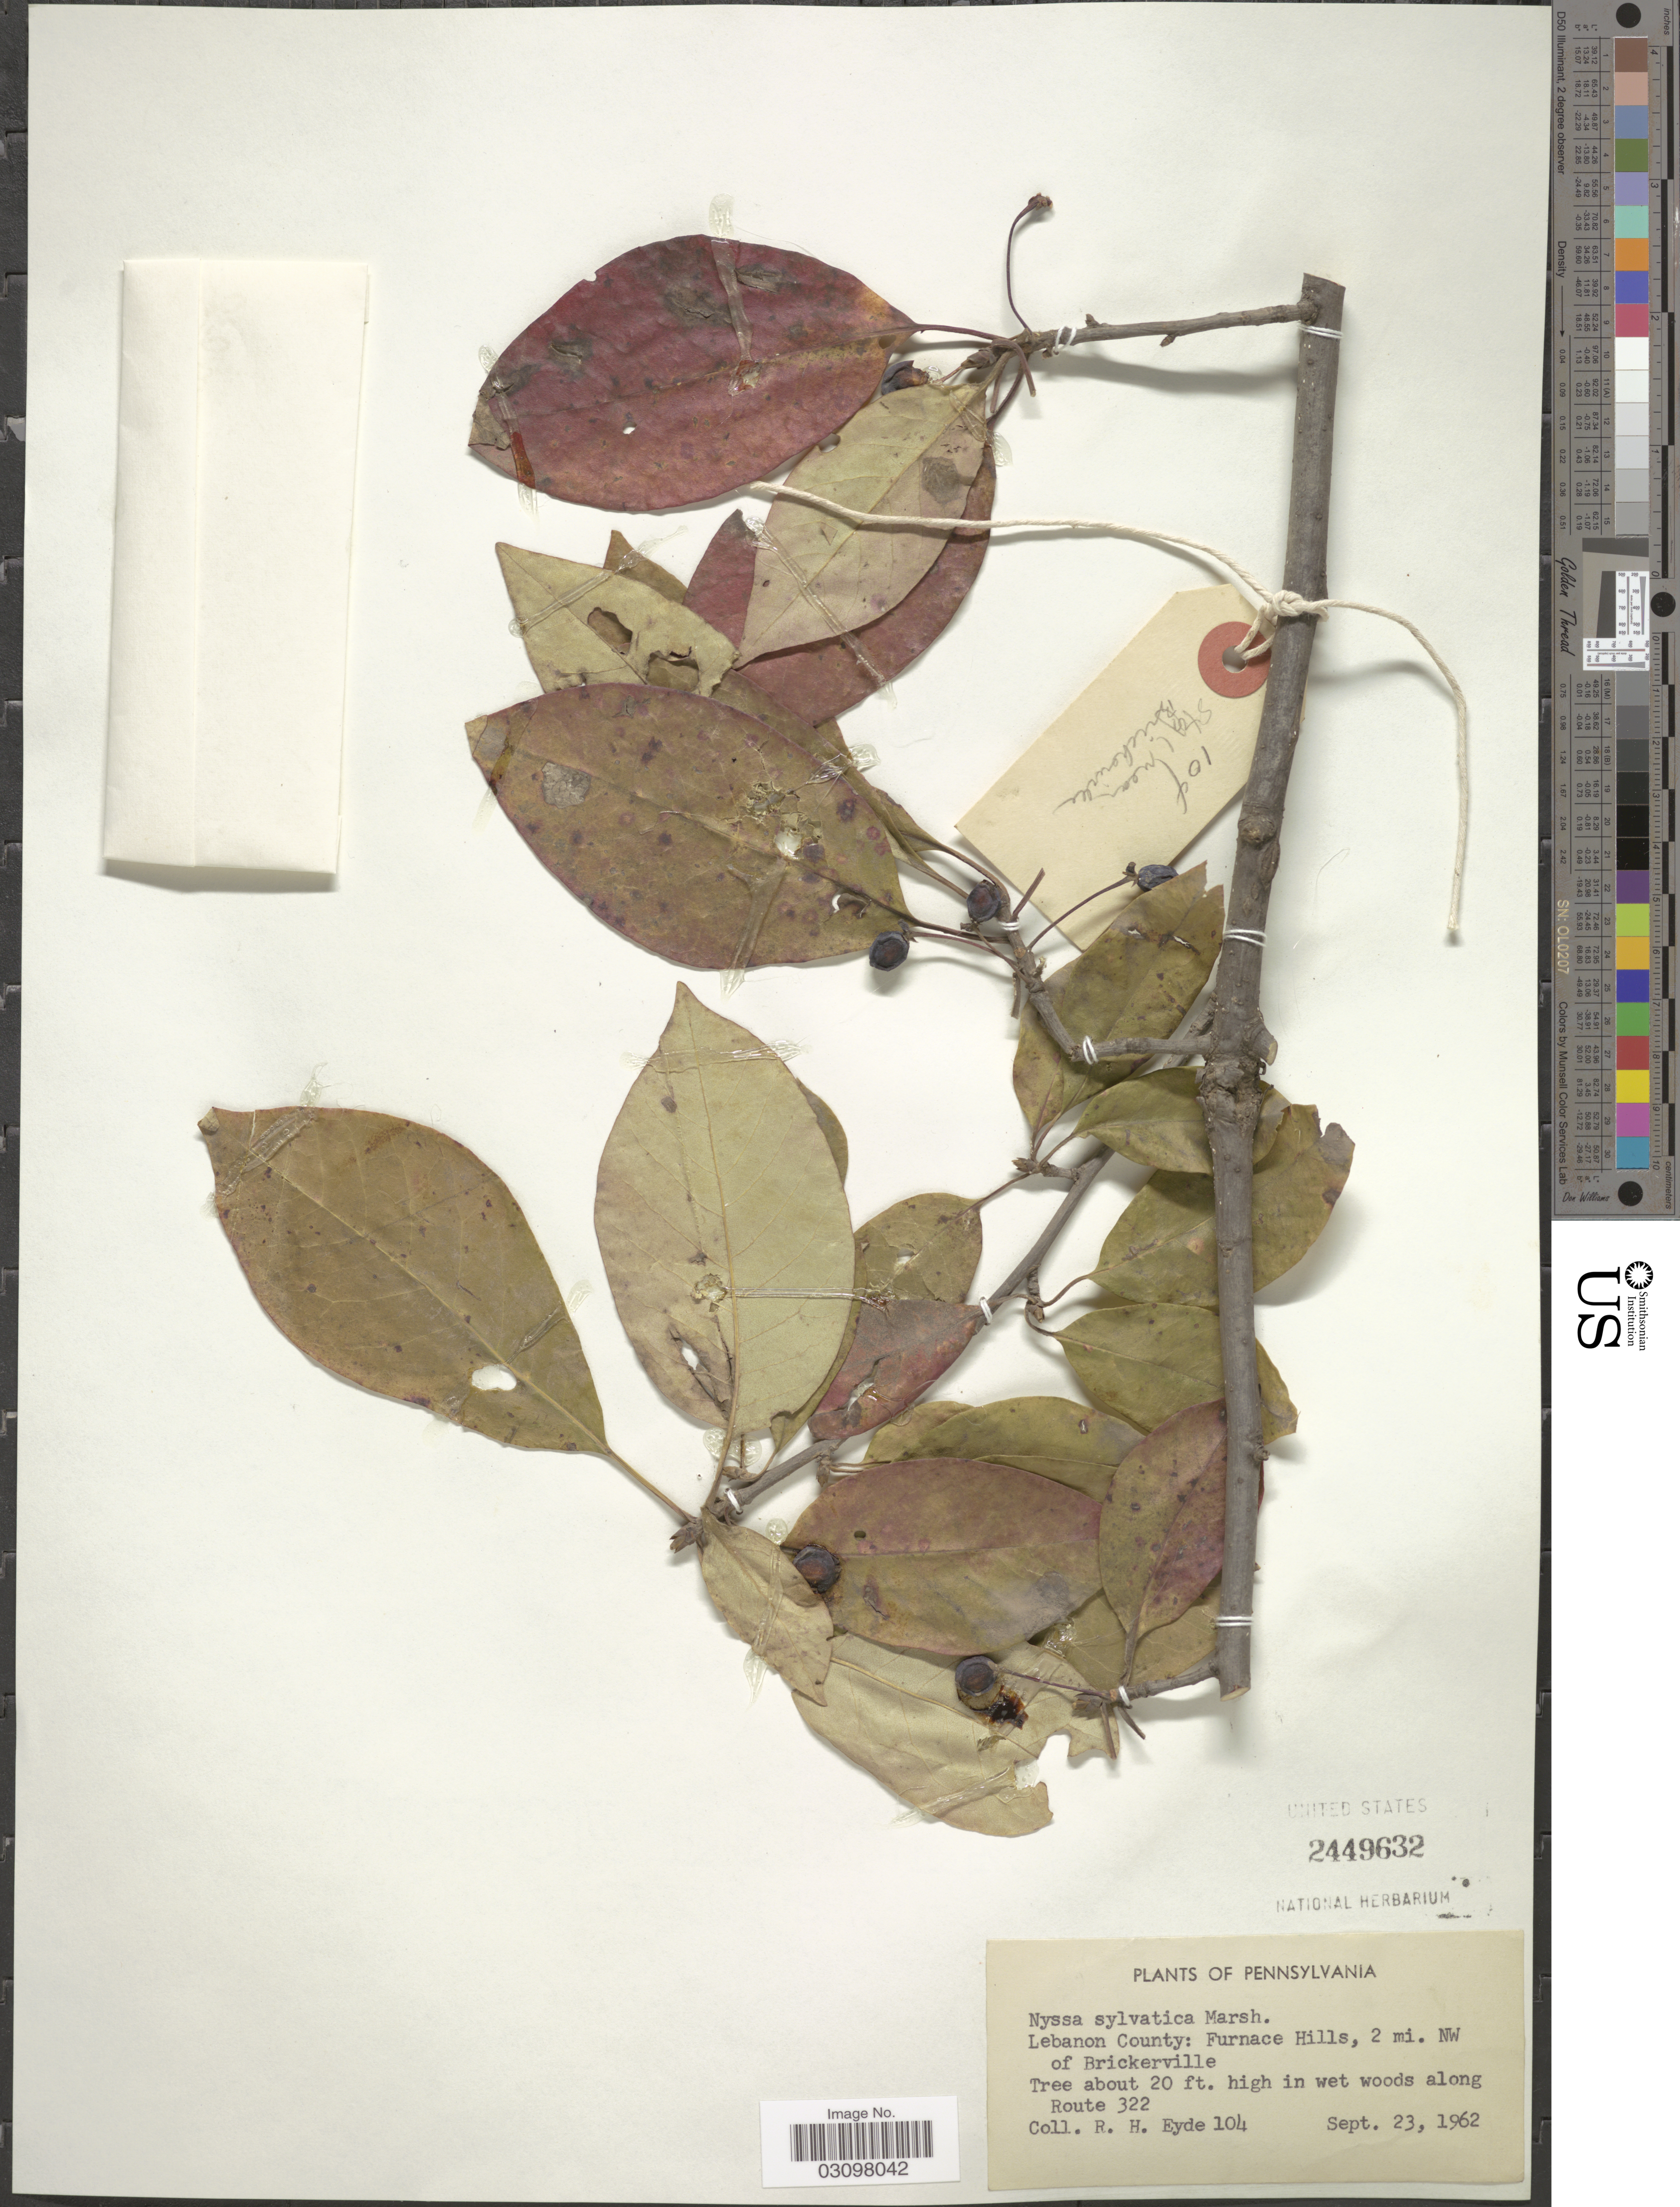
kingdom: Plantae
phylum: Tracheophyta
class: Magnoliopsida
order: Cornales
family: Nyssaceae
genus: Nyssa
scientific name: Nyssa sylvatica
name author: Marshall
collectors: R. H. Eyde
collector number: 104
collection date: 1962-09-23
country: United States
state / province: Pennsylvania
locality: Lebanon County: Furnace Hills, 2 mi. NW of Brickerville. Along Route 322.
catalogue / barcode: US 2449632